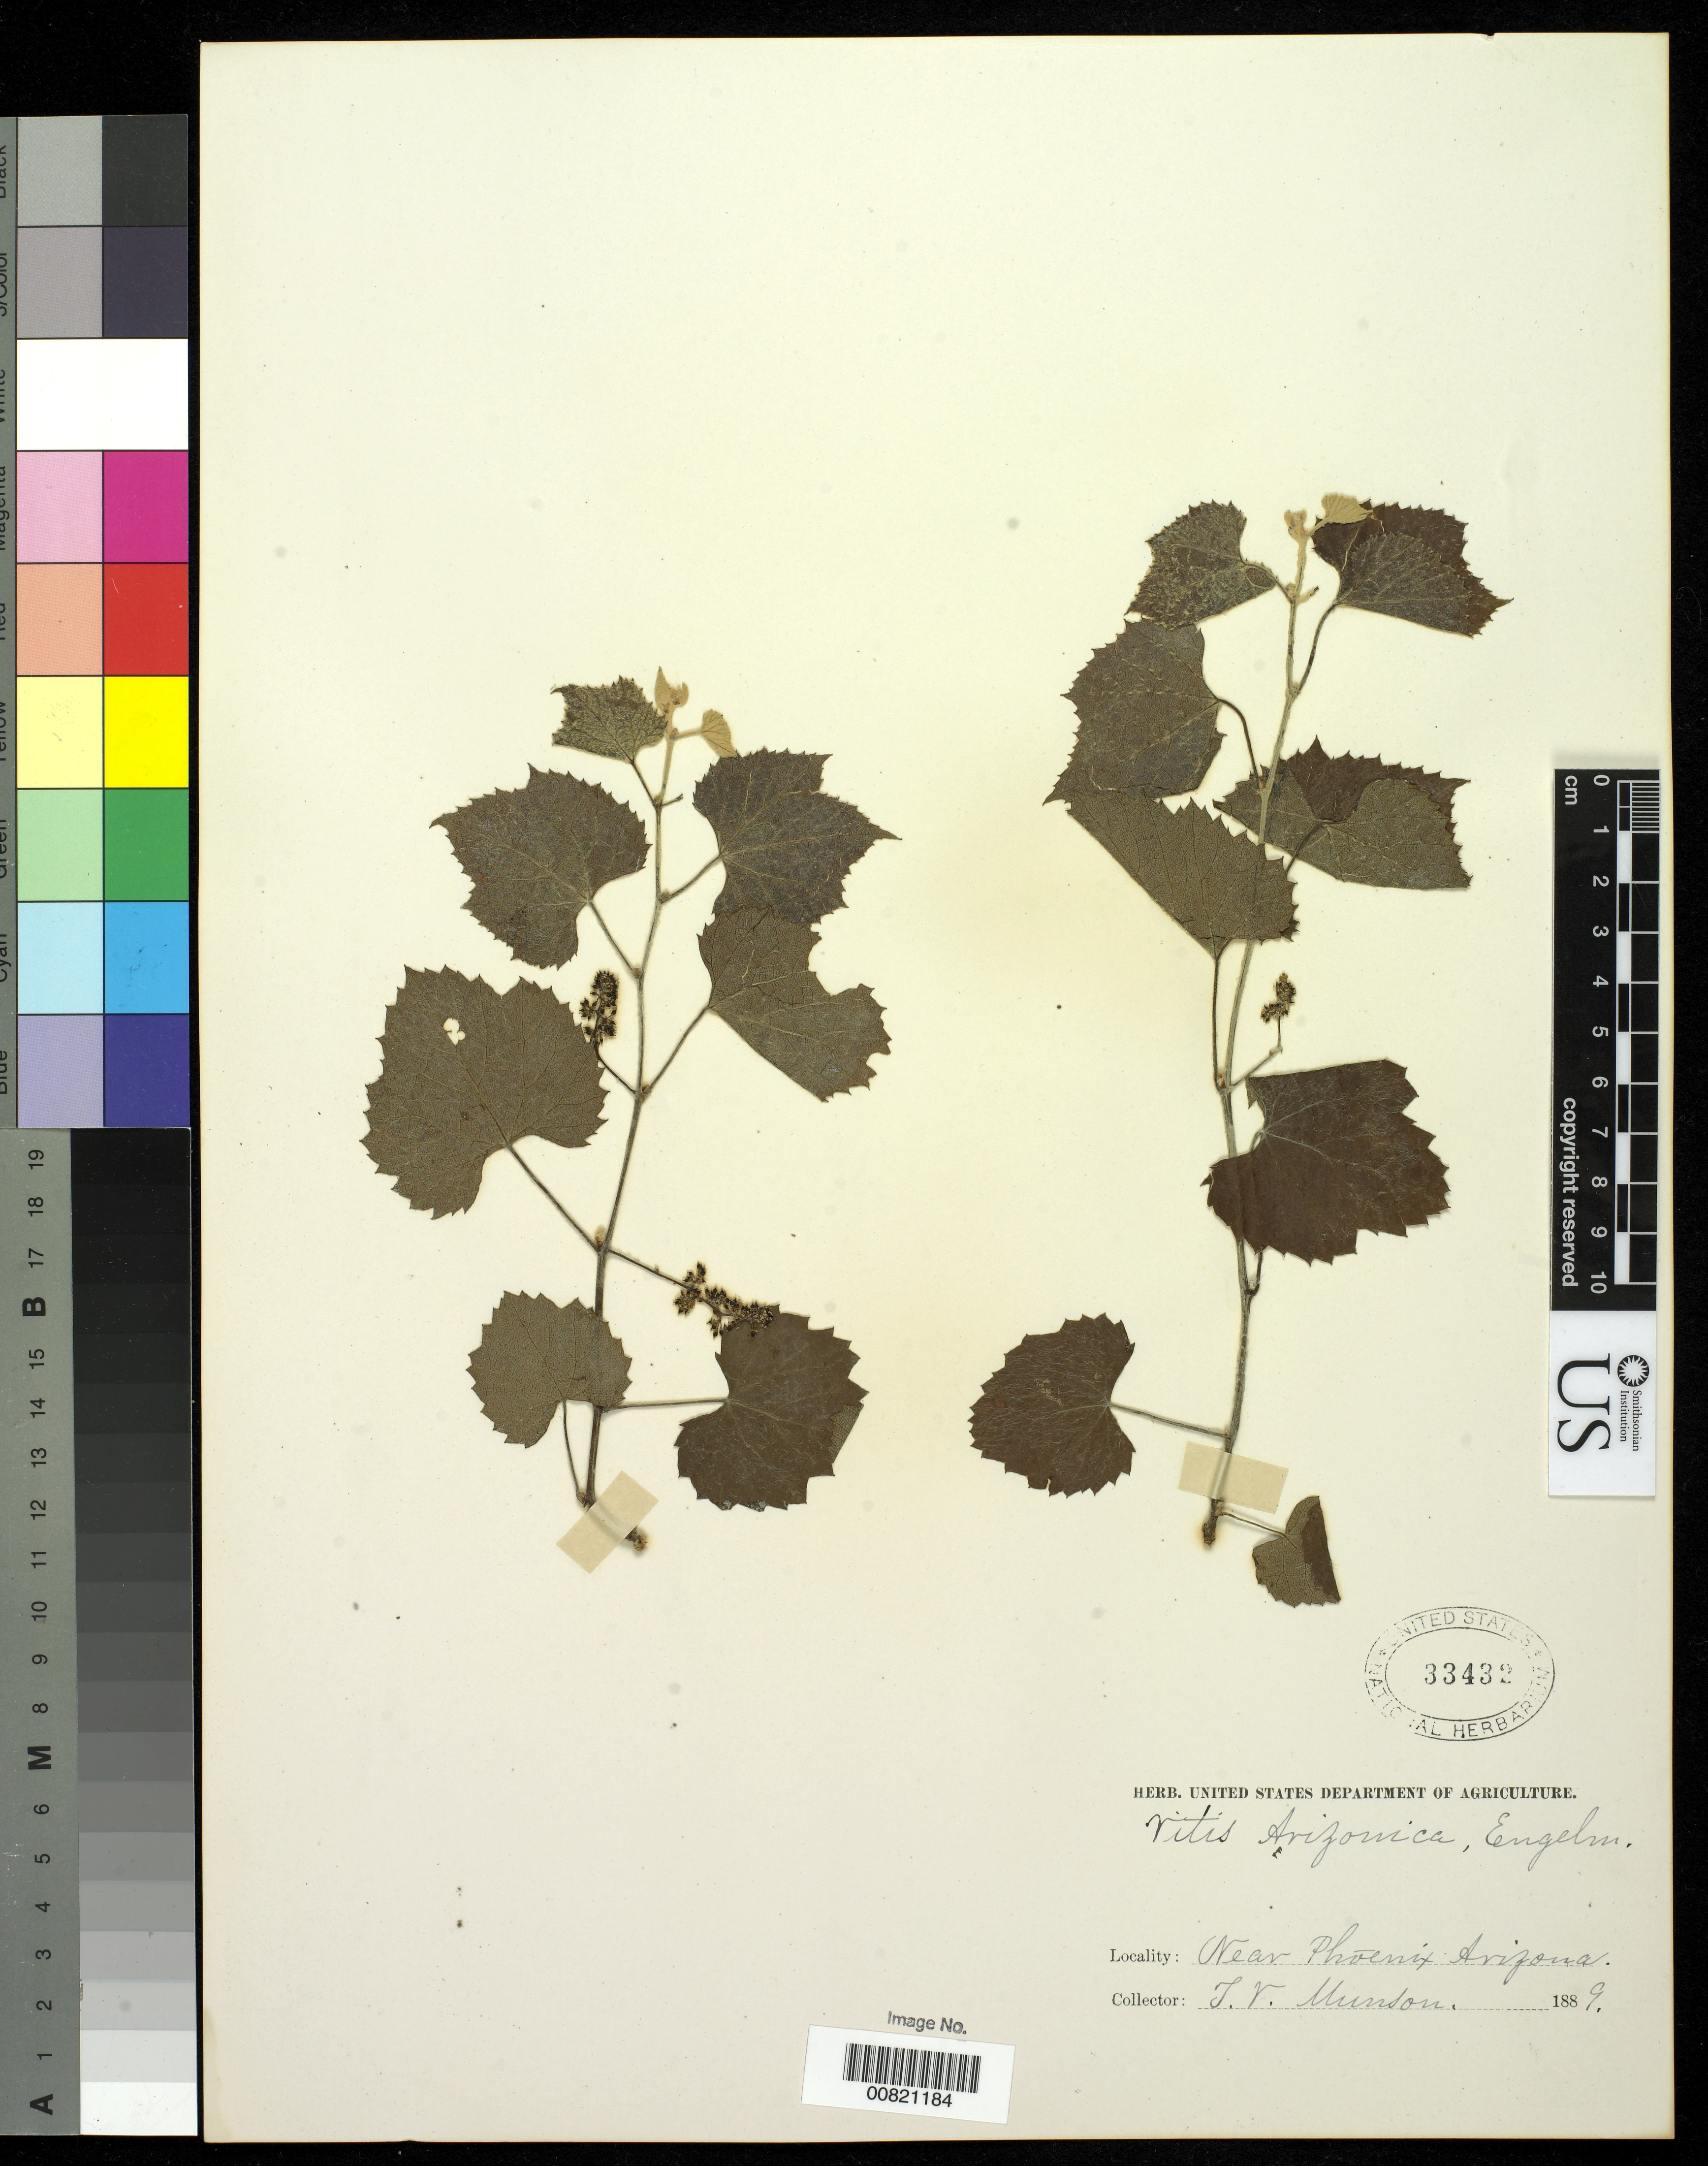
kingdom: Plantae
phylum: Tracheophyta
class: Magnoliopsida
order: Vitales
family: Vitaceae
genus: Vitis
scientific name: Vitis arizonica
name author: Engelm.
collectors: T. V. Munson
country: United States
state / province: New Mexico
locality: Near Pheonix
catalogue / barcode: US 33432